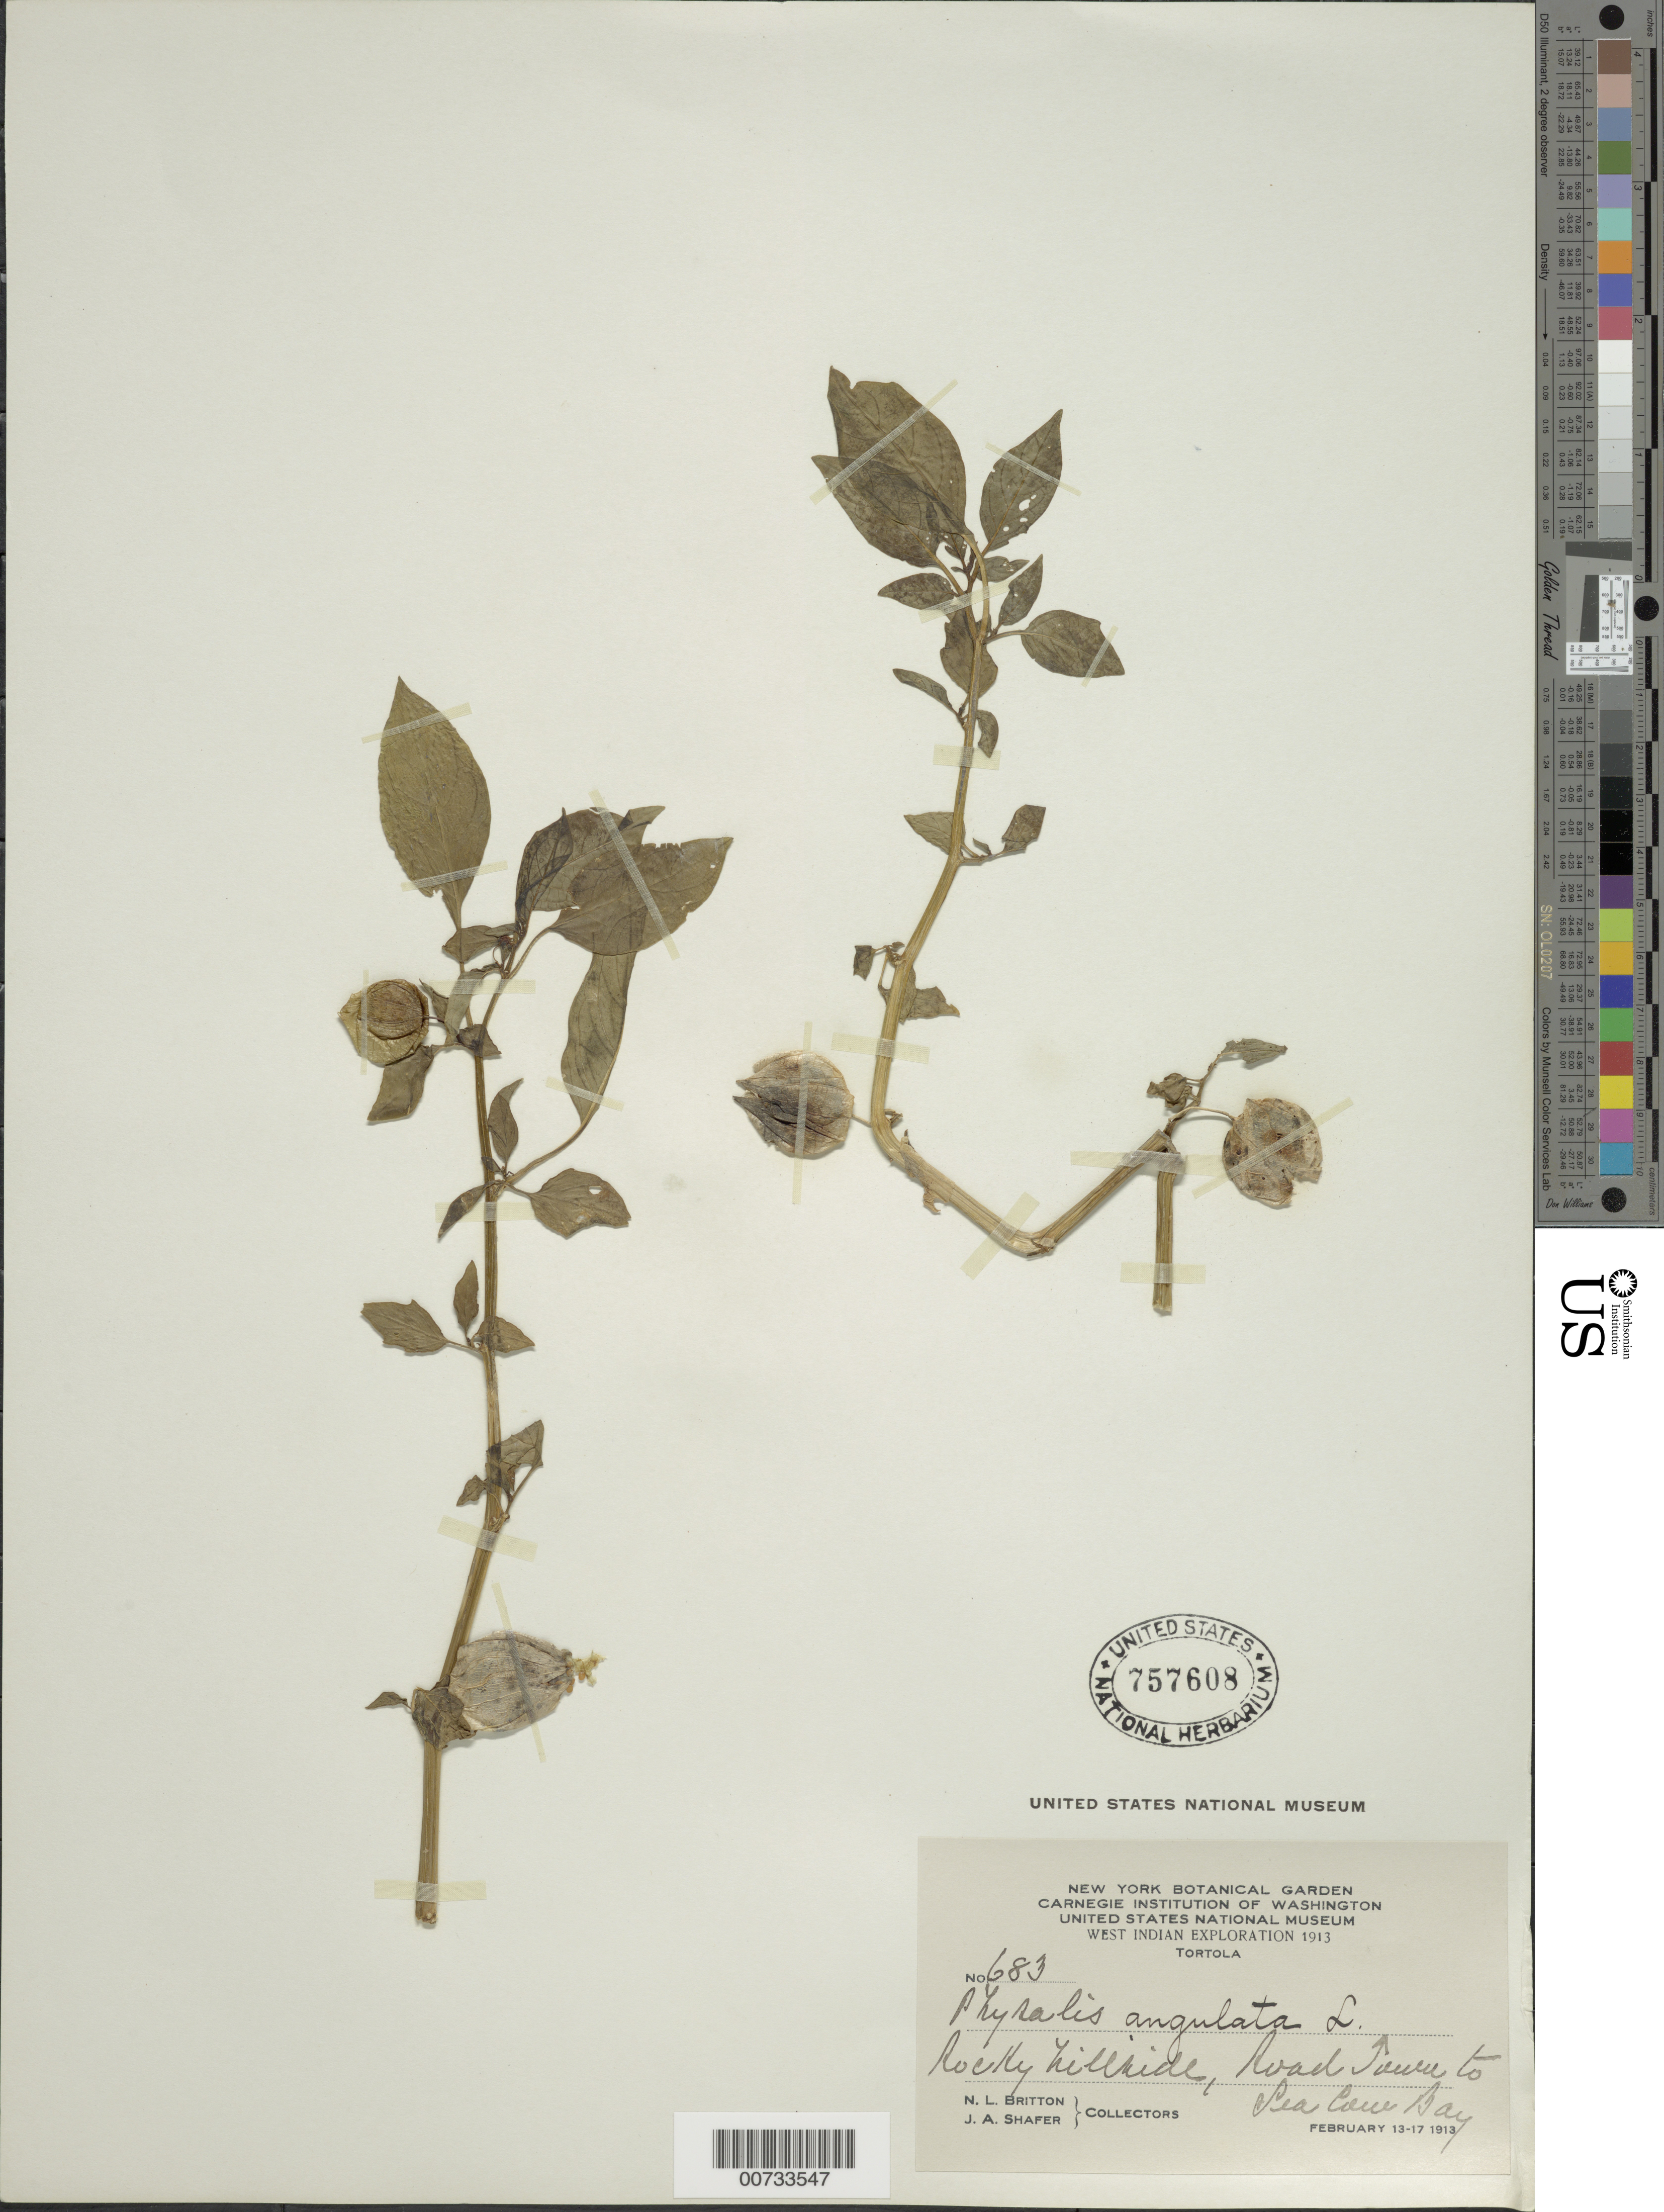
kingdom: Plantae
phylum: Tracheophyta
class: Magnoliopsida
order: Solanales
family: Solanaceae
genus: Physalis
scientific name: Physalis angulata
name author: L.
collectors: N. Britton & J. A. Shafer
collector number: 683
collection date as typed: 13 Feb 1913 to 17 Feb 1913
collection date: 1913-02-13/1913-02-17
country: British Virgin Islands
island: Tortola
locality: Road Town to Sea Cow Bay.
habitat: Rocky hillside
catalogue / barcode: US 757608